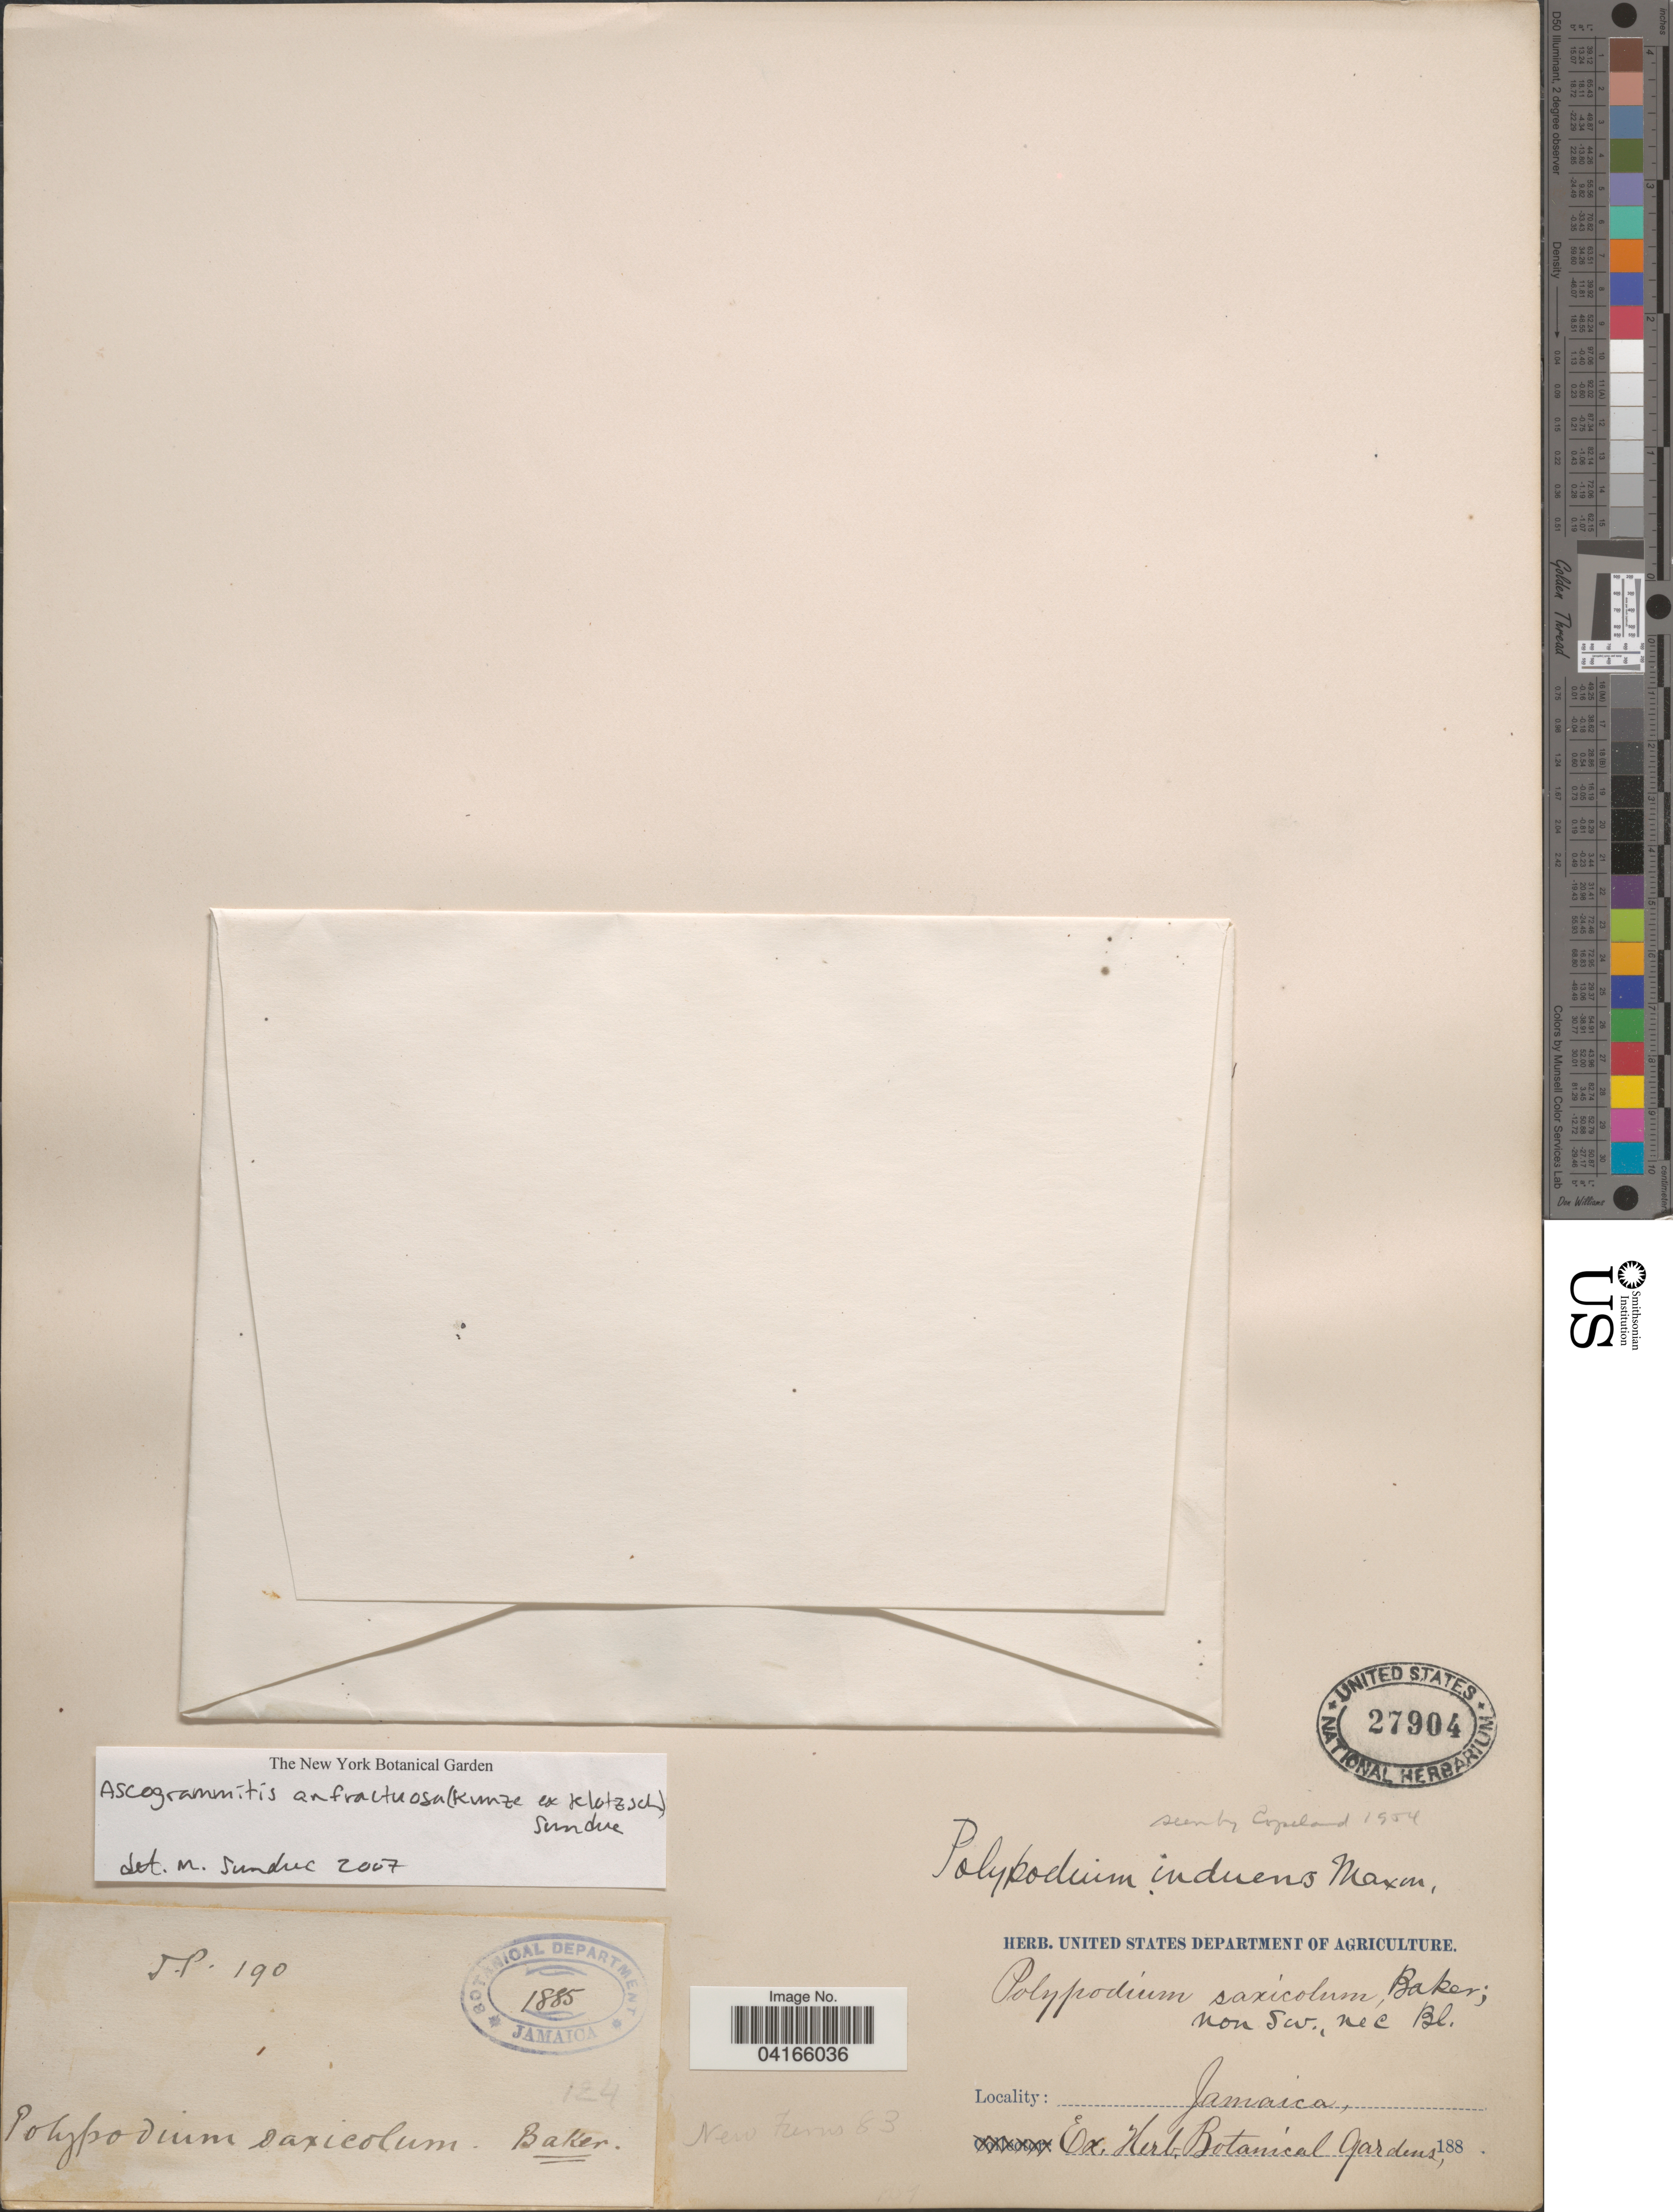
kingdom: Plantae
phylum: Tracheophyta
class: Polypodiopsida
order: Polypodiales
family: Polypodiaceae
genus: Ascogrammitis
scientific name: Ascogrammitis anfractuosa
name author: (Kunze ex Klotzsch) Sundue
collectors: ex herb. Botanic Gardens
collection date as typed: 188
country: Jamaica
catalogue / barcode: US 27904